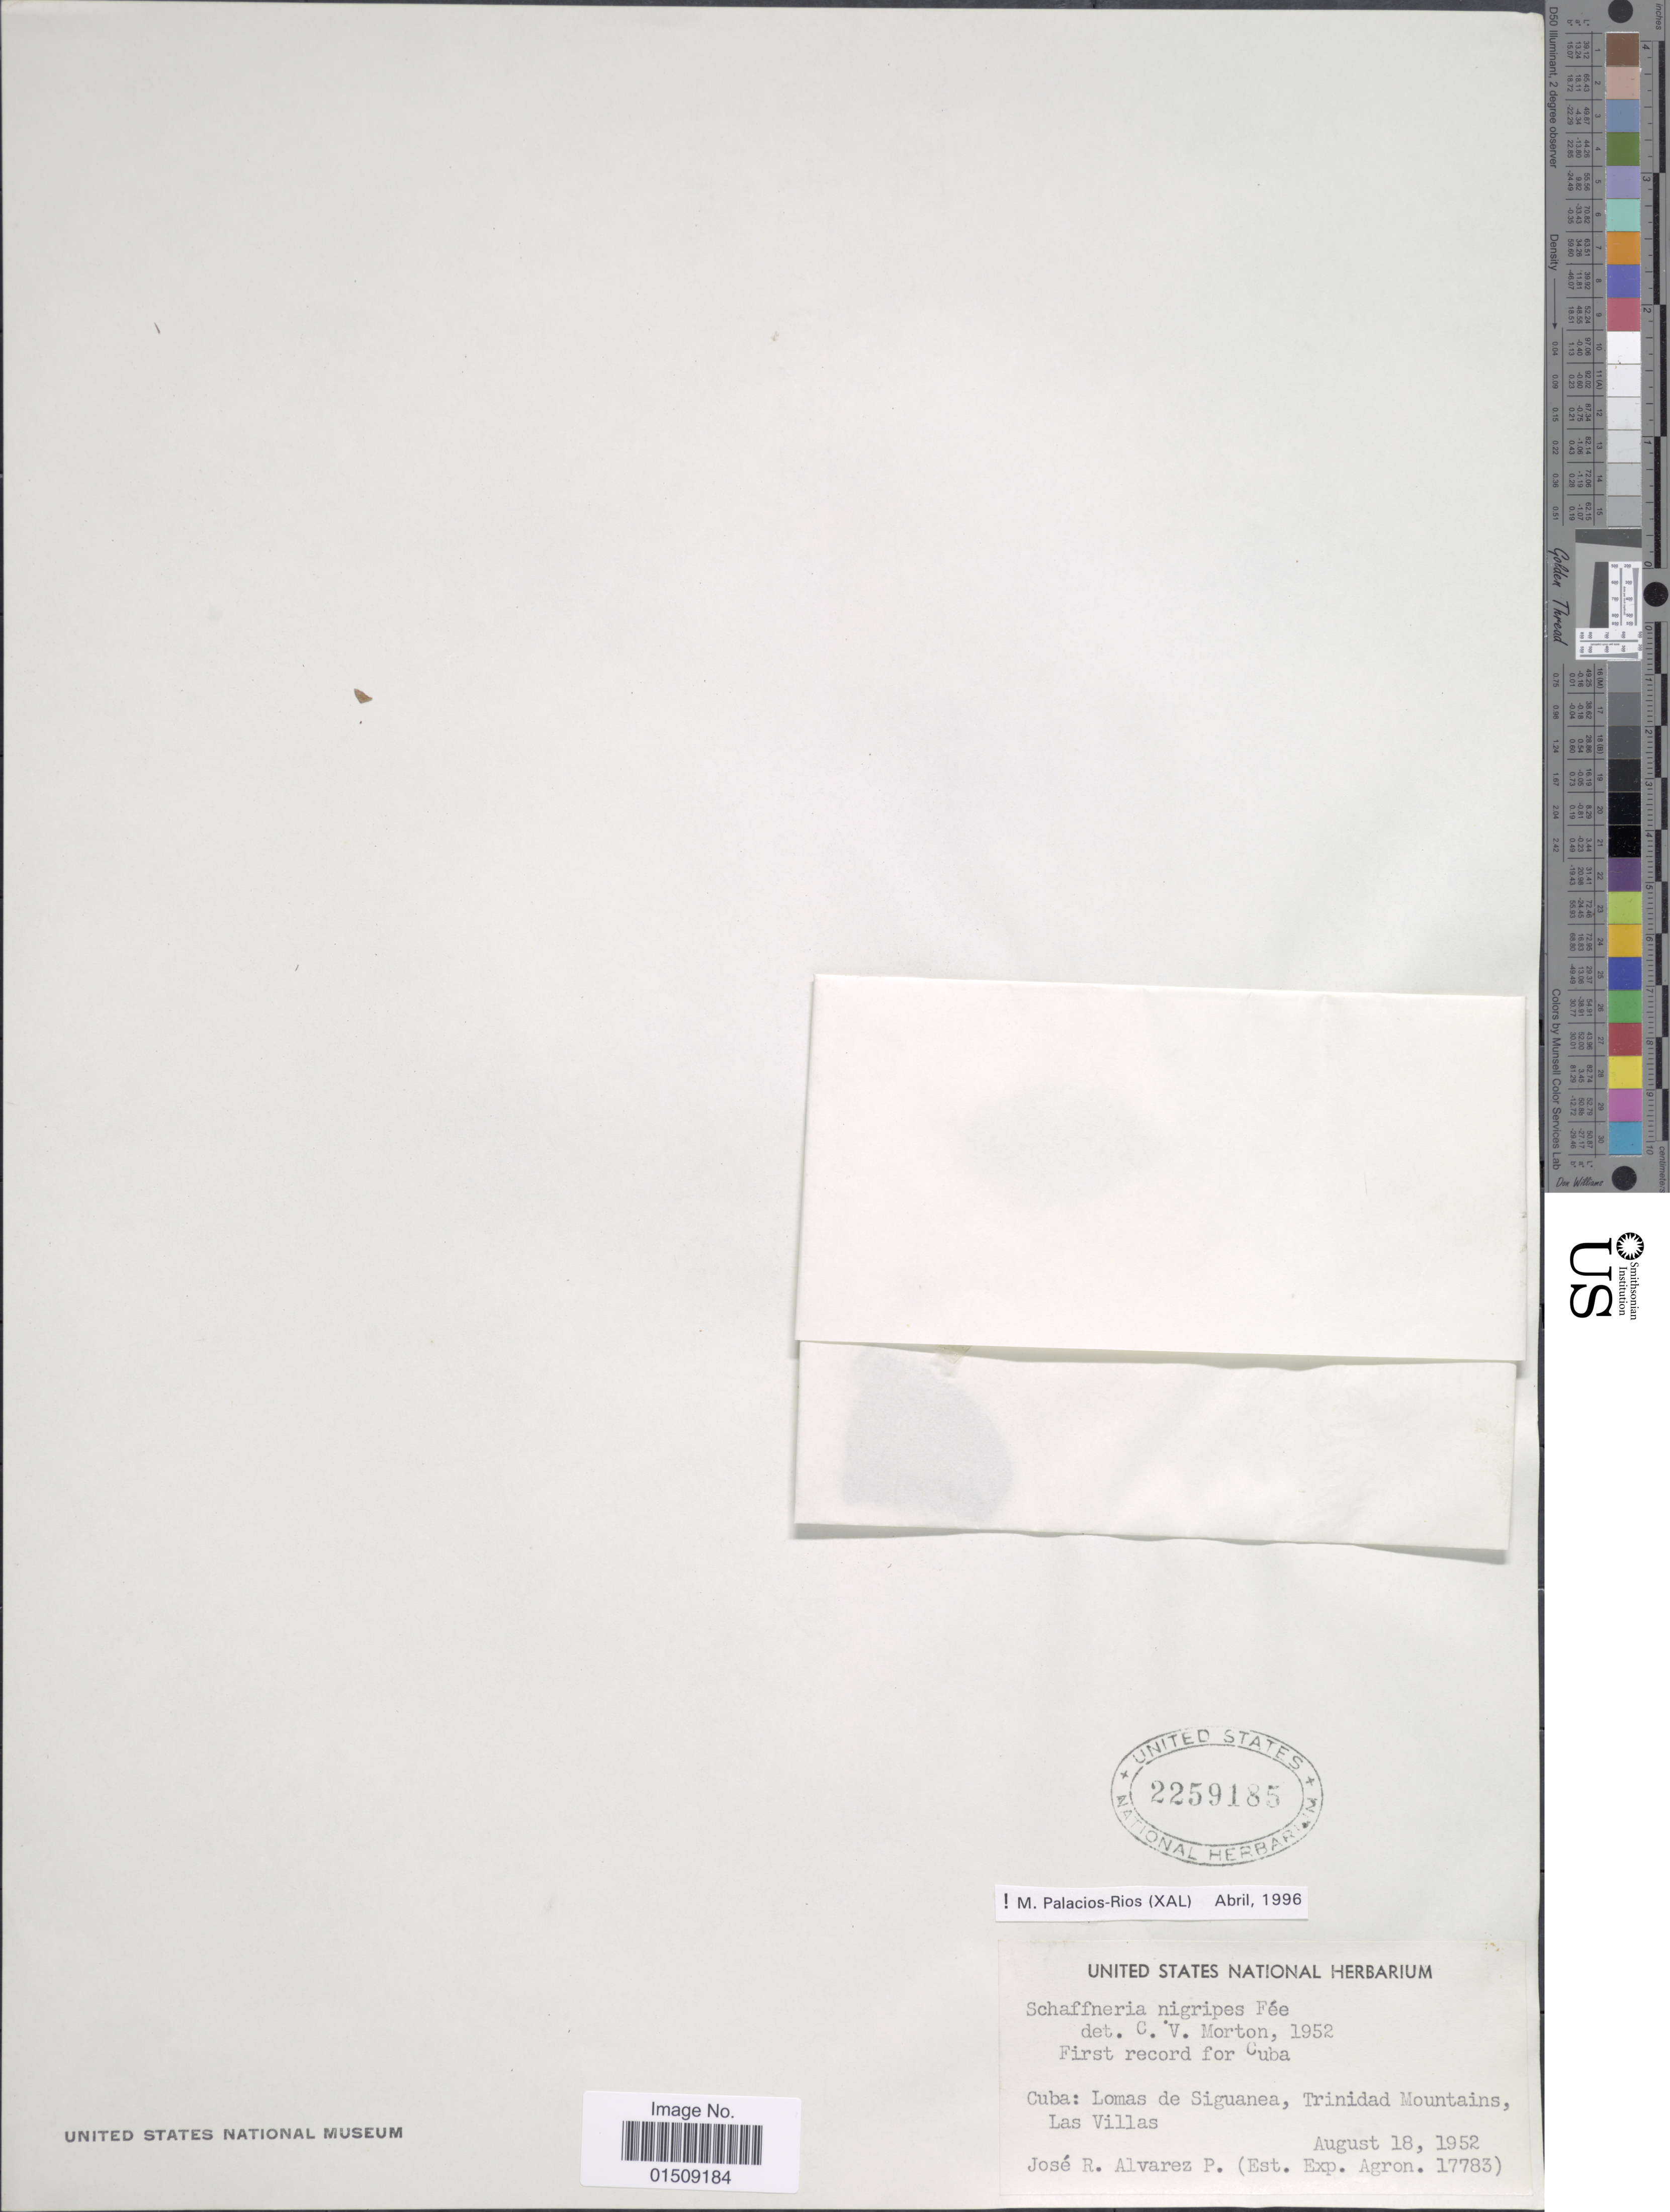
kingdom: Plantae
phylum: Tracheophyta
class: Polypodiopsida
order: Polypodiales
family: Aspleniaceae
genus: Asplenium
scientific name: Asplenium nigripes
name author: (Fée) Hook.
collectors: J. Alvarez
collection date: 1952-08-18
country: Cuba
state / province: Las Villas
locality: Cuba: LOmas de Siguanea, Trinidad Mountains, Las Villas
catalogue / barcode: US 2259185